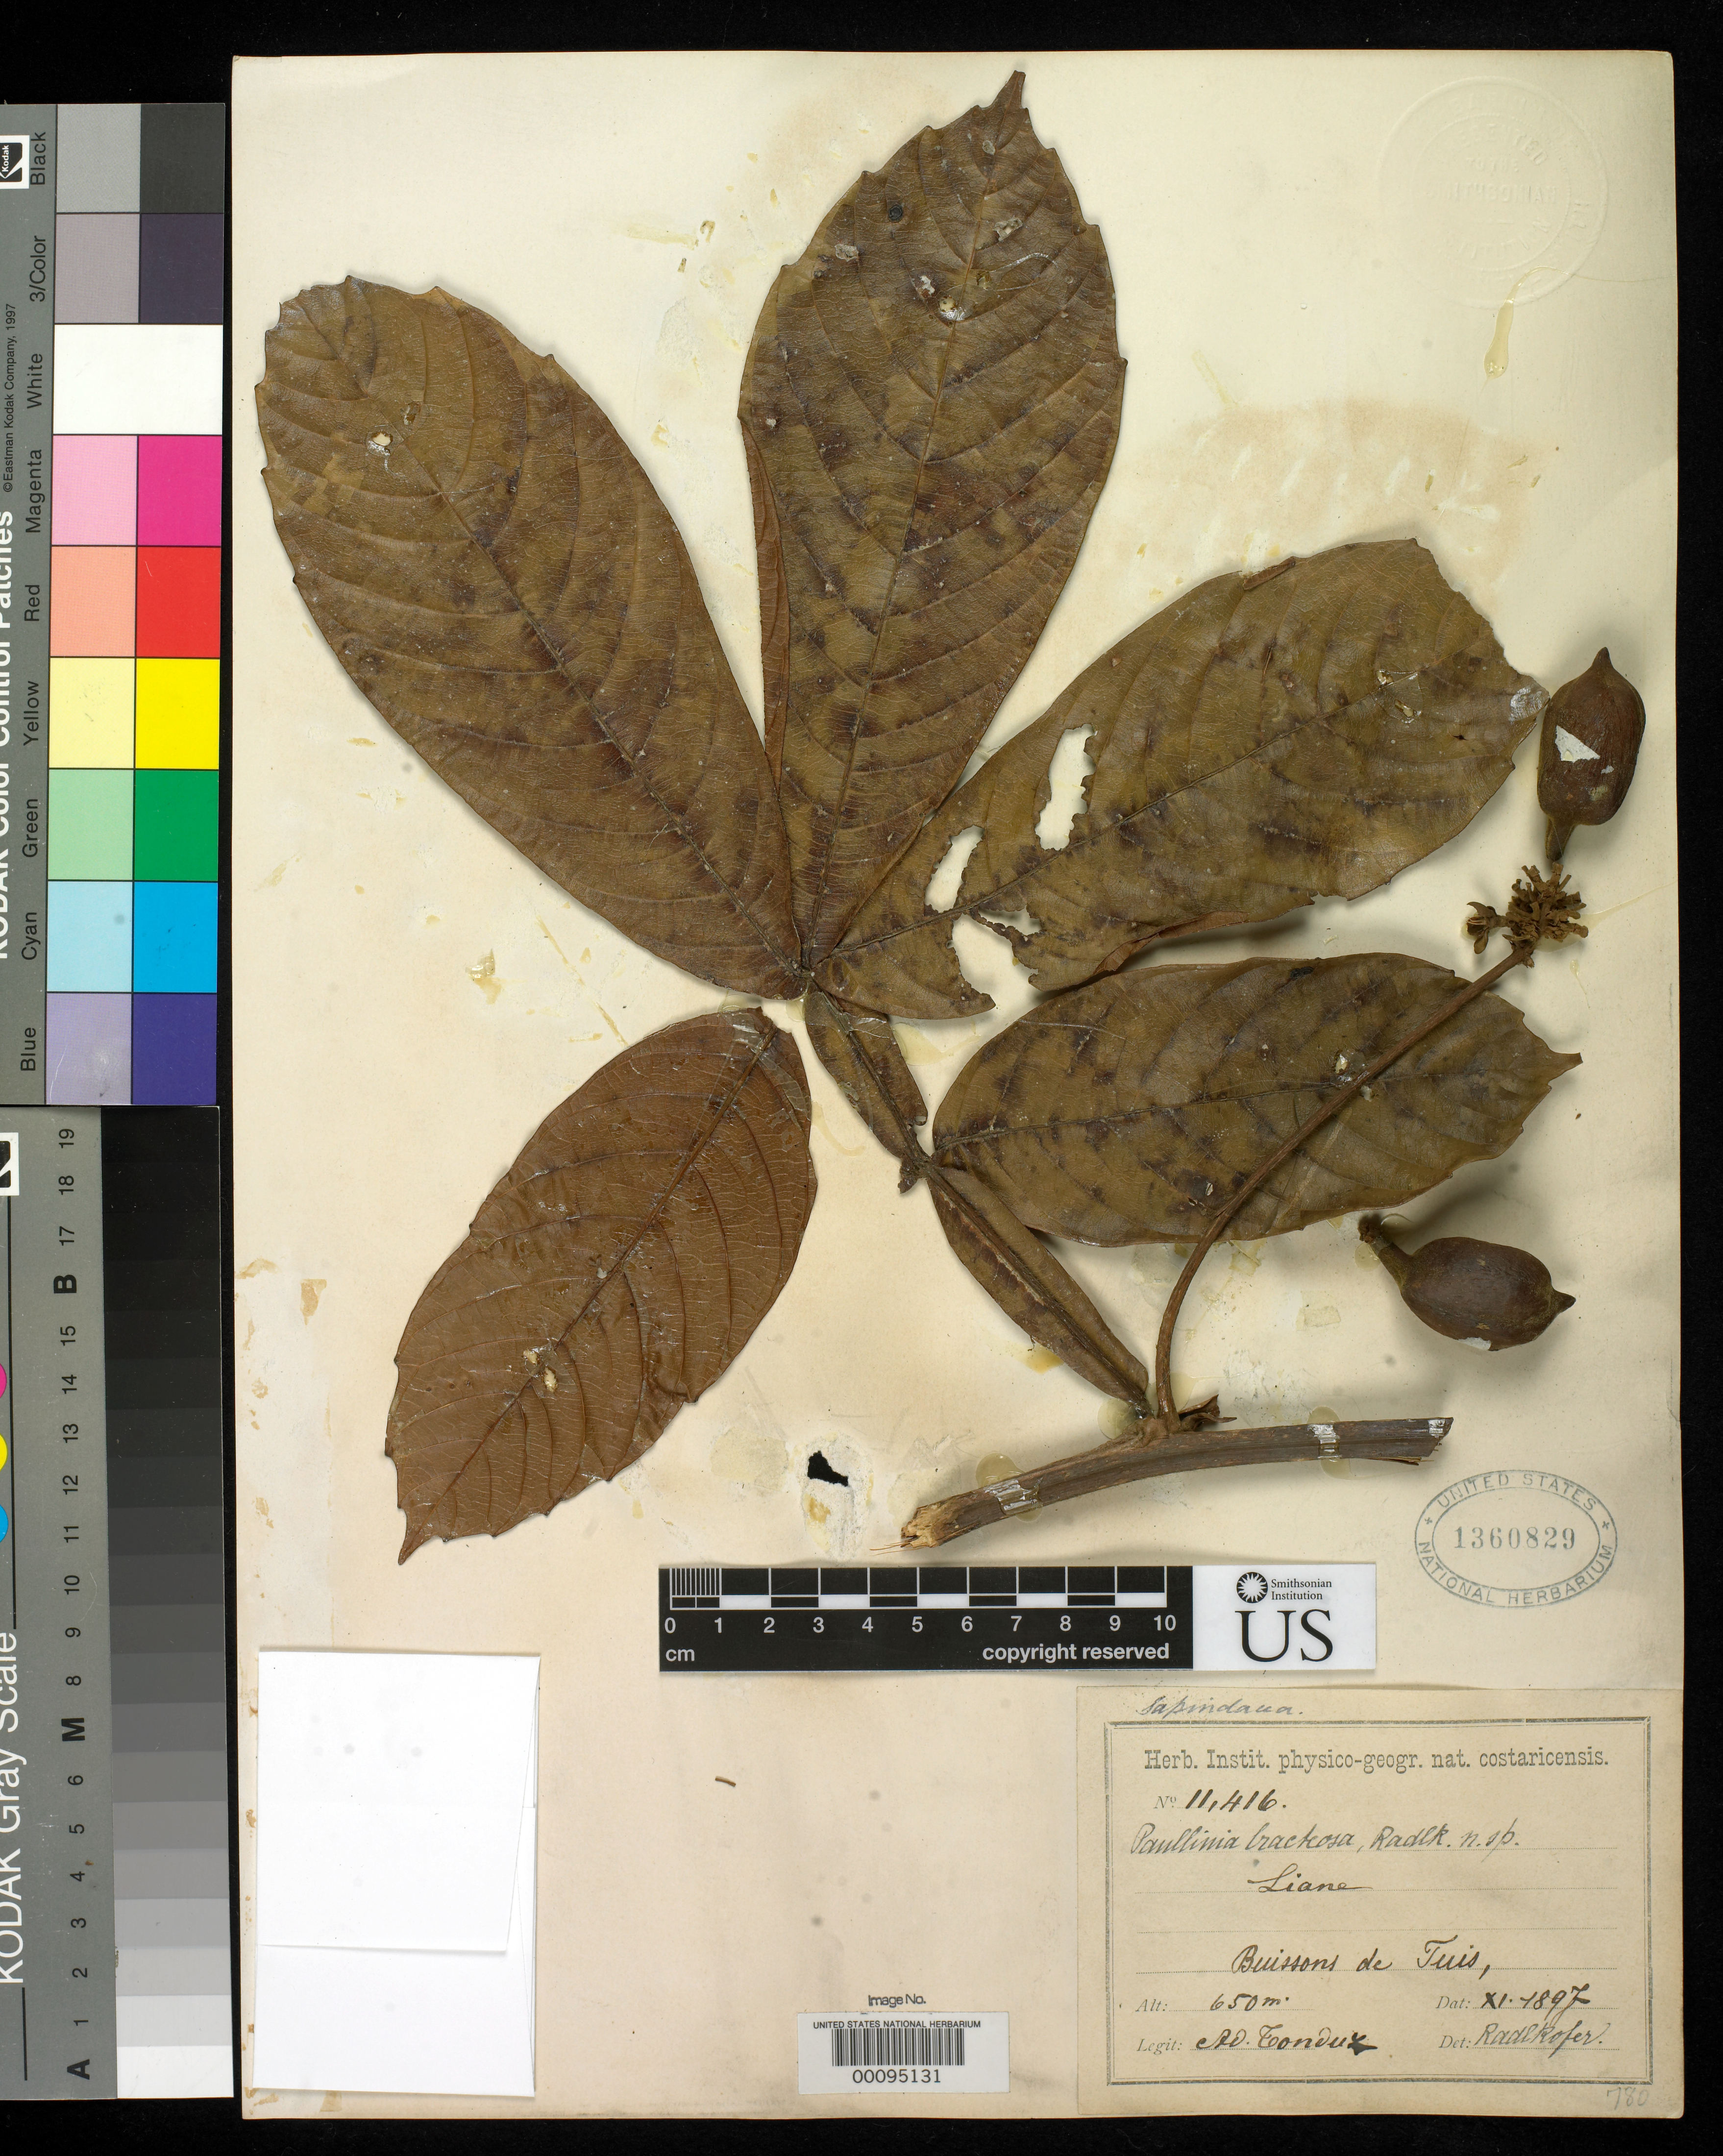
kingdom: Plantae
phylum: Tracheophyta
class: Magnoliopsida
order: Sapindales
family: Sapindaceae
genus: Paullinia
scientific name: Paullinia bracteosa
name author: Radlk.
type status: Isotype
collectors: A. Tonduz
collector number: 11416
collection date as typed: Nov 1897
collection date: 1897-11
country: Costa Rica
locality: Buissons de Tuis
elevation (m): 650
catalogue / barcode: US 1360829